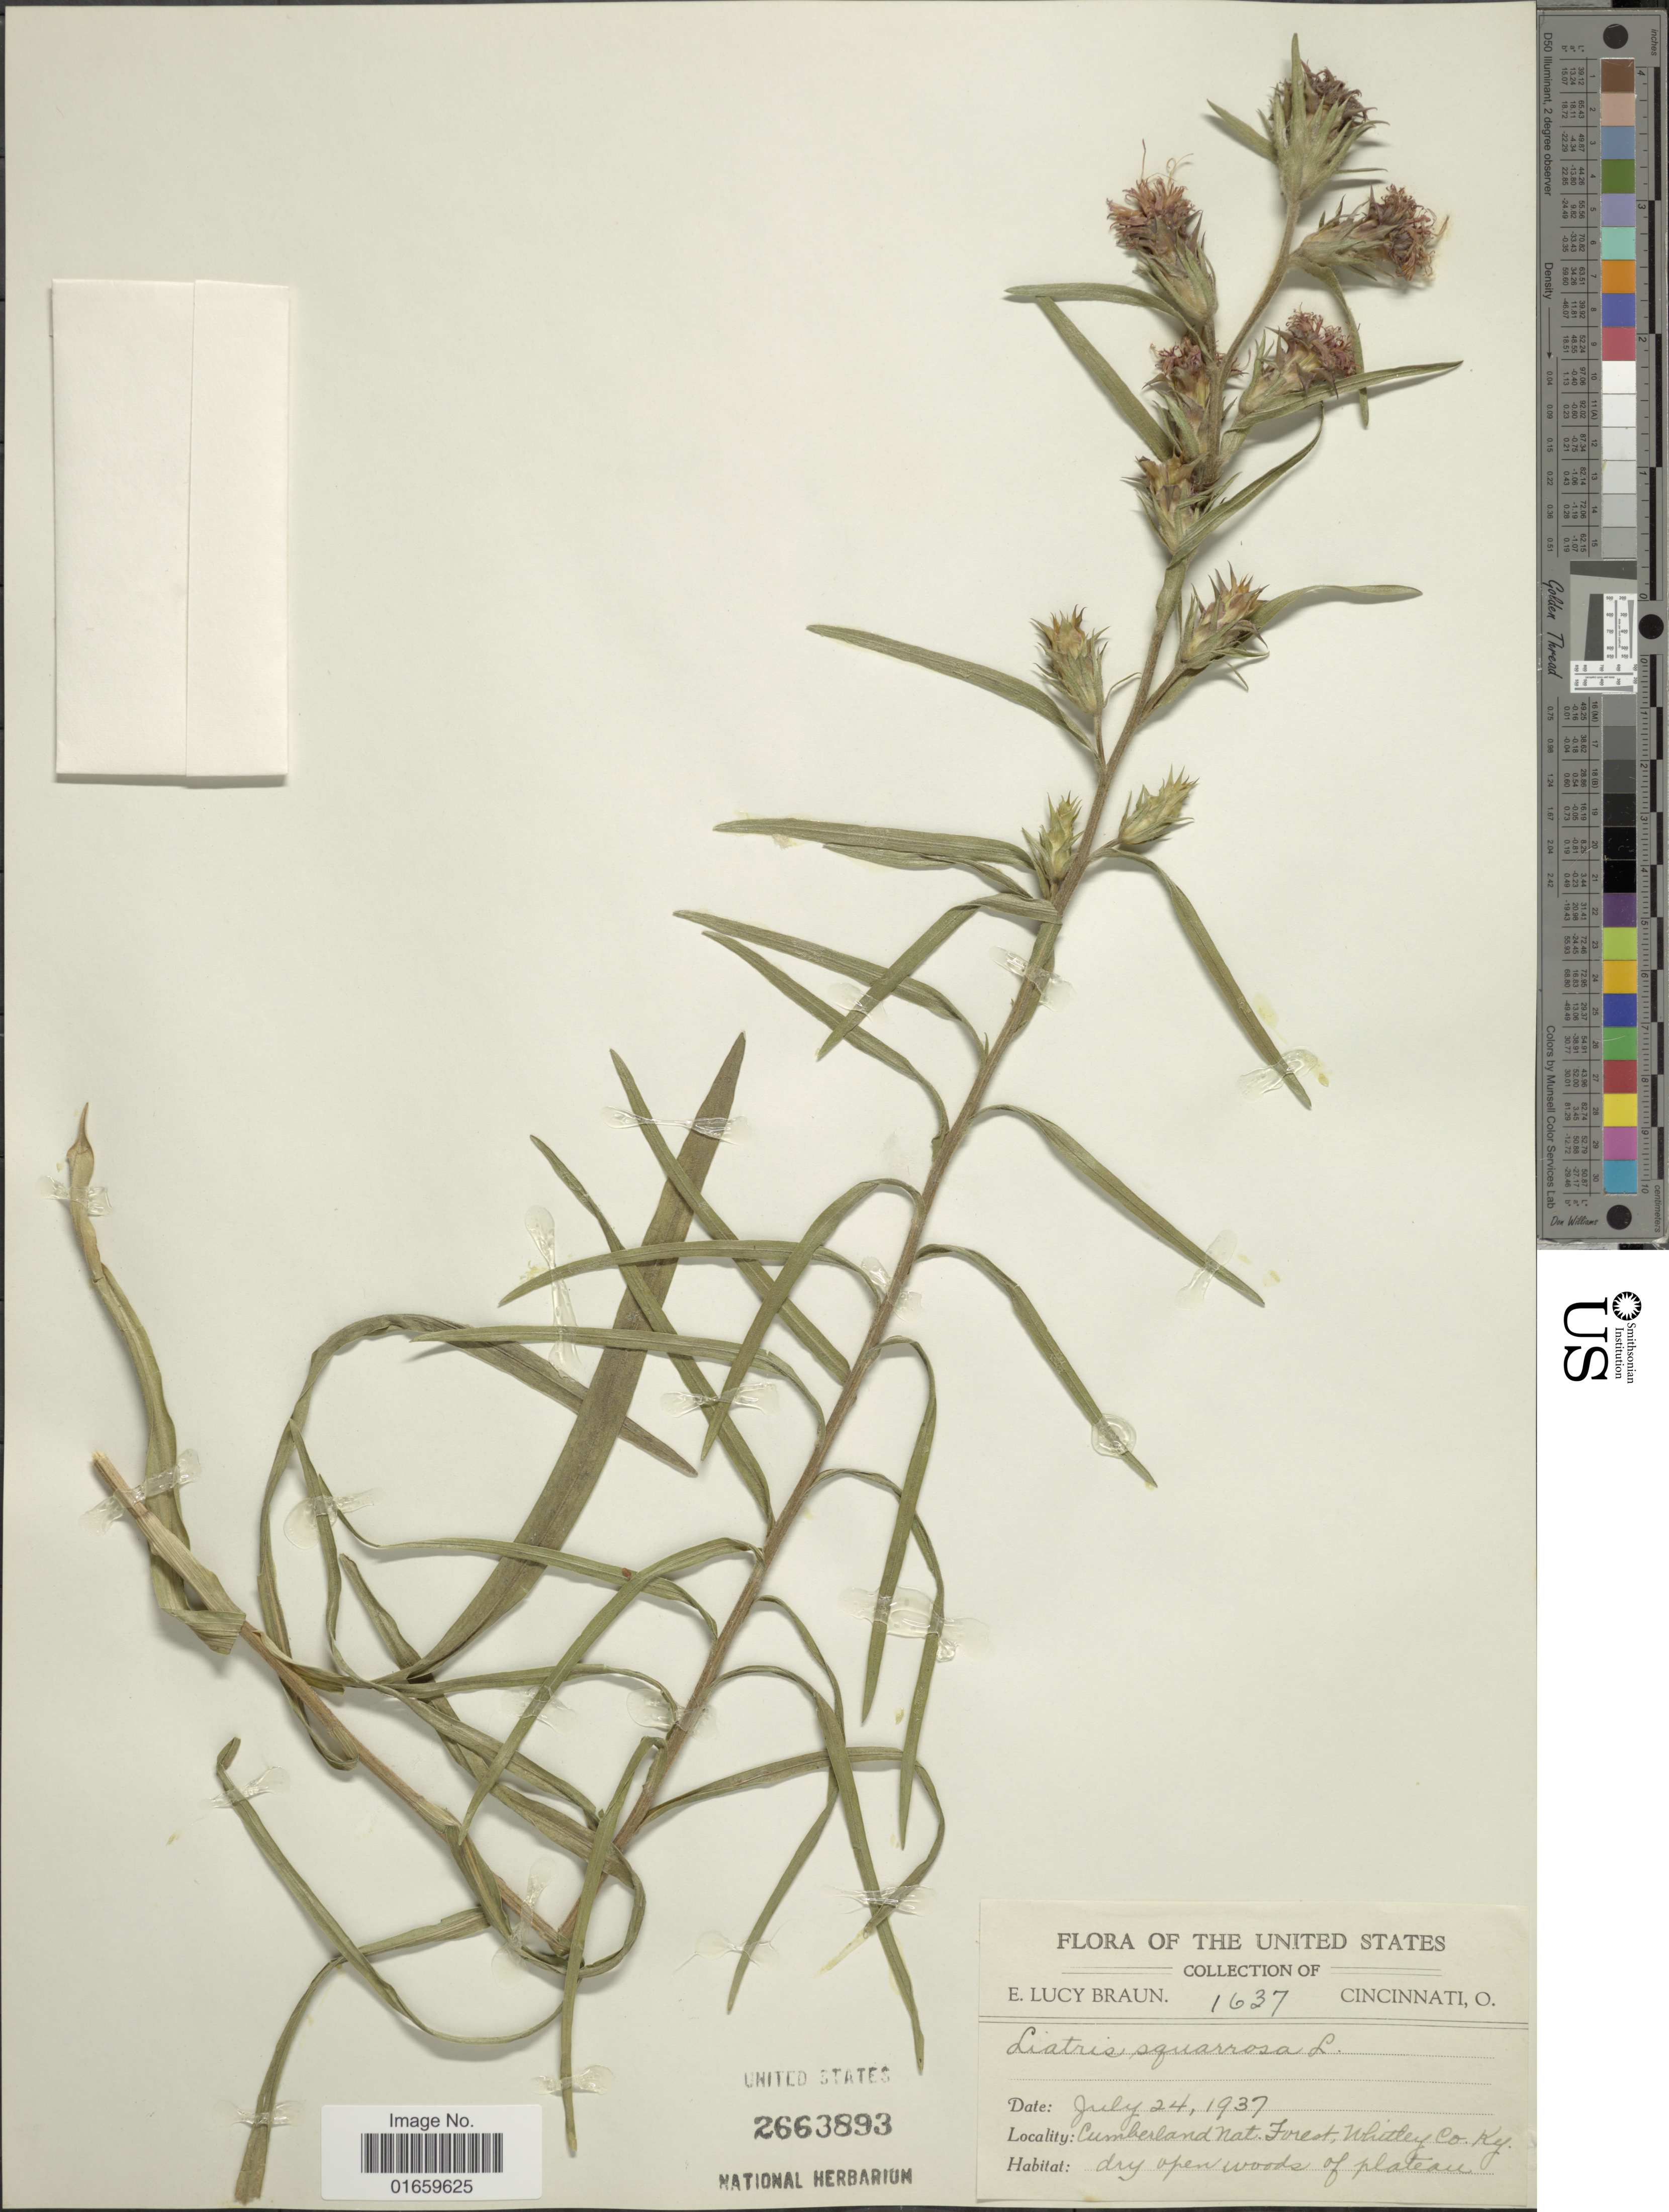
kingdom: Plantae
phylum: Tracheophyta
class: Magnoliopsida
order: Asterales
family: Asteraceae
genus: Liatris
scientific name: Liatris squarrosa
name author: (L.) Michx.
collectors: E. L. Braun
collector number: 1637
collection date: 1937-07-24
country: United States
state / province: Kentucky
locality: Cumberland Nat, Forest, Whitley Co.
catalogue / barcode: US 2663893